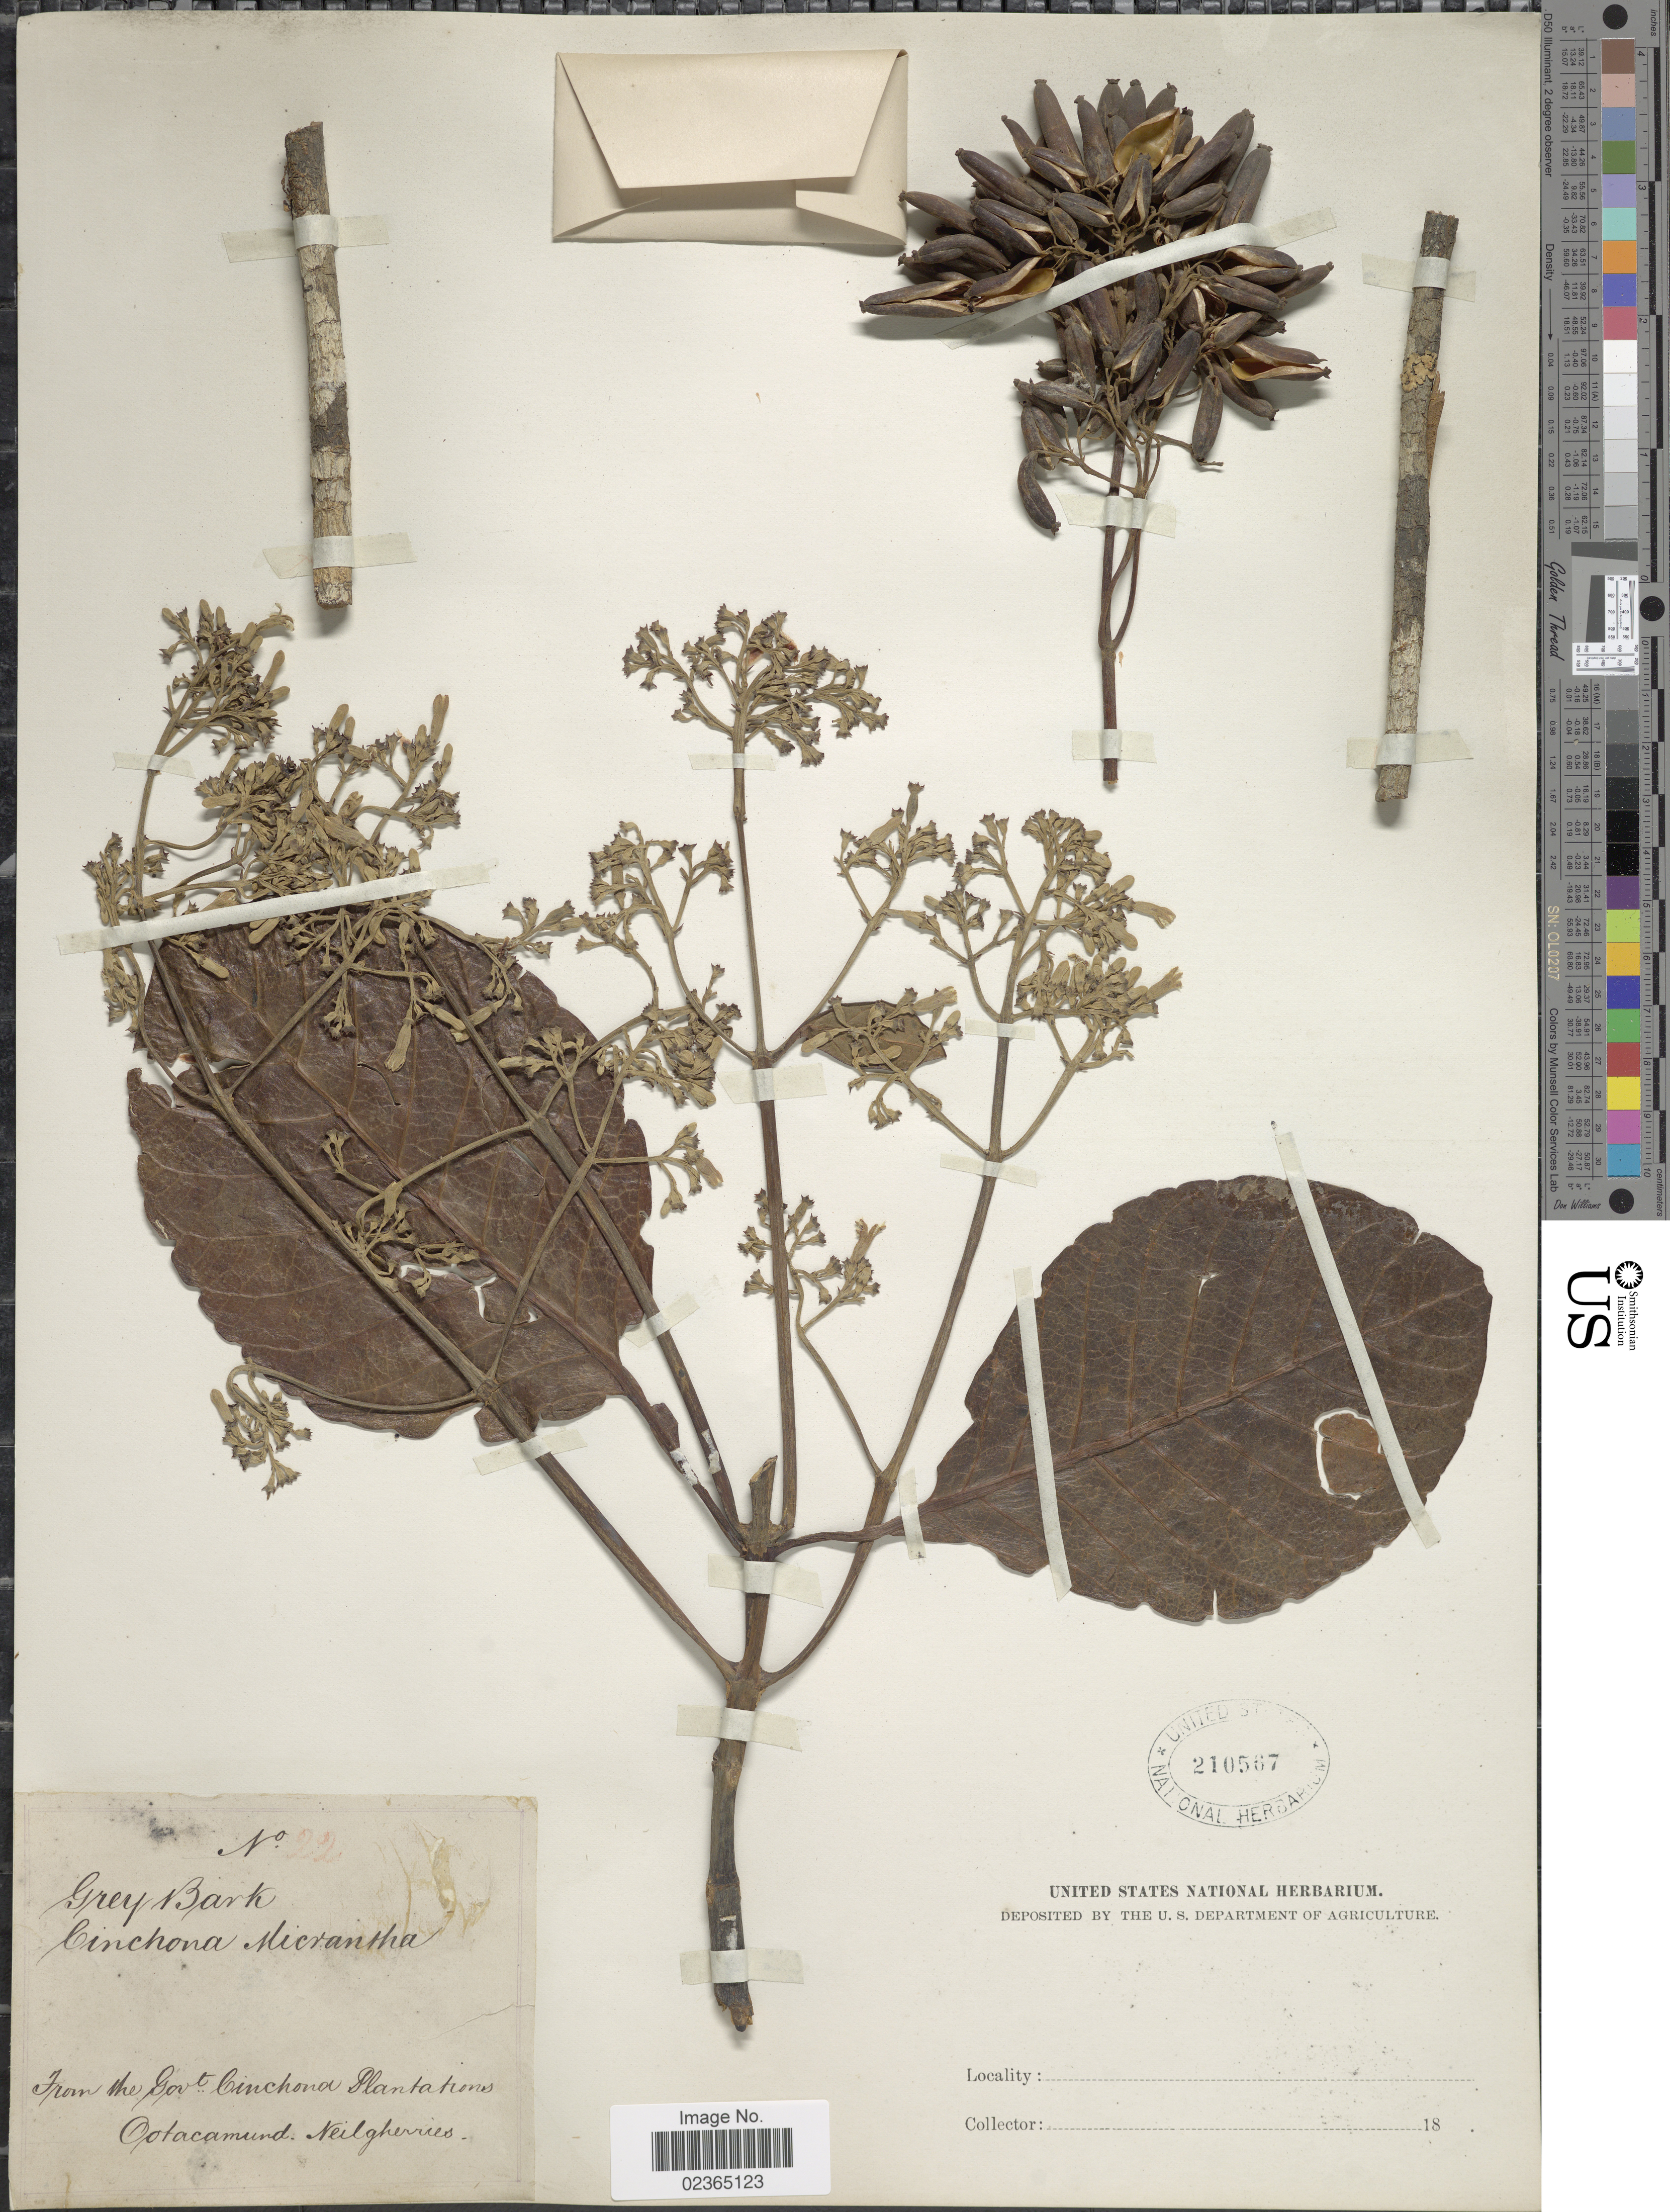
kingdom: Plantae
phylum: Tracheophyta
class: Magnoliopsida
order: Gentianales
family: Rubiaceae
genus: Cinchona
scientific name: Cinchona micrantha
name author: Ruiz & Pav.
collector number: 22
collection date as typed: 18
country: India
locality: Govt Cinchona Plantations Ootacamund, Neilgherries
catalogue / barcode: US 210567